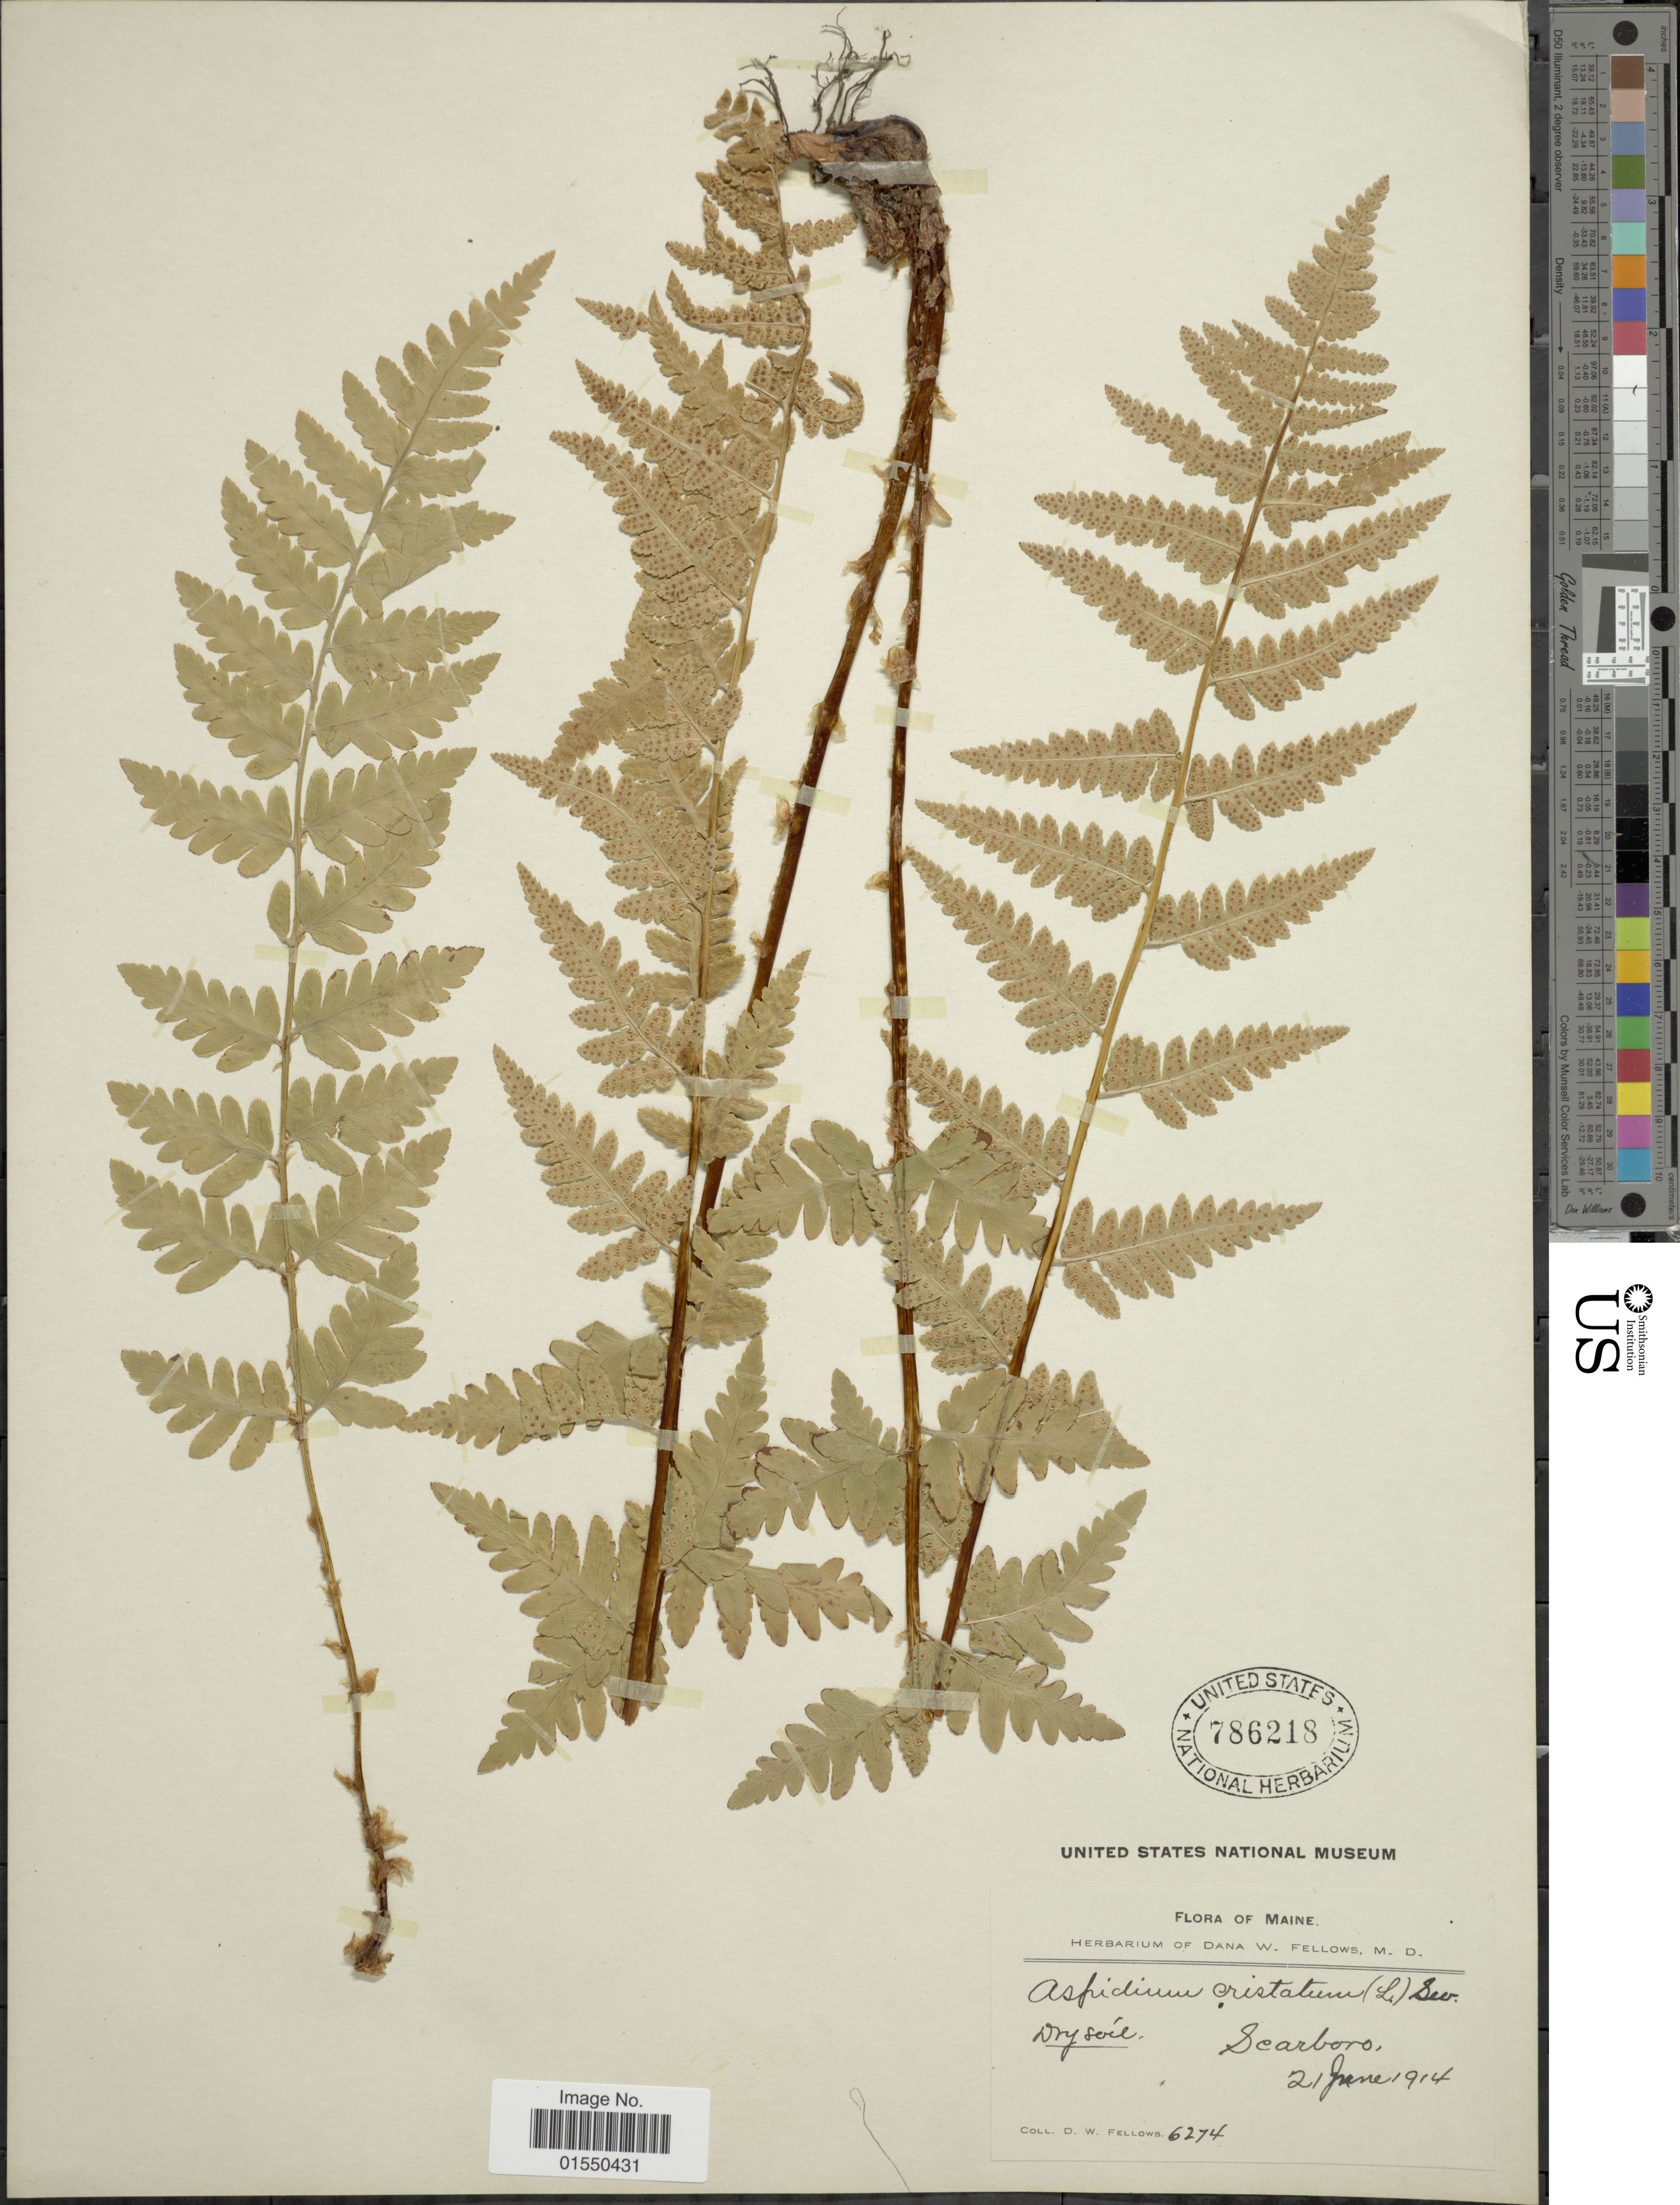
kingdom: Plantae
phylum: Tracheophyta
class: Polypodiopsida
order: Polypodiales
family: Dryopteridaceae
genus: Dryopteris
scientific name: Dryopteris cristata var. spinulosa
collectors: D. W. Fellows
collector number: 6274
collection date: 1914-06-21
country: United States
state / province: Maine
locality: Searboro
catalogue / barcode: US 786218